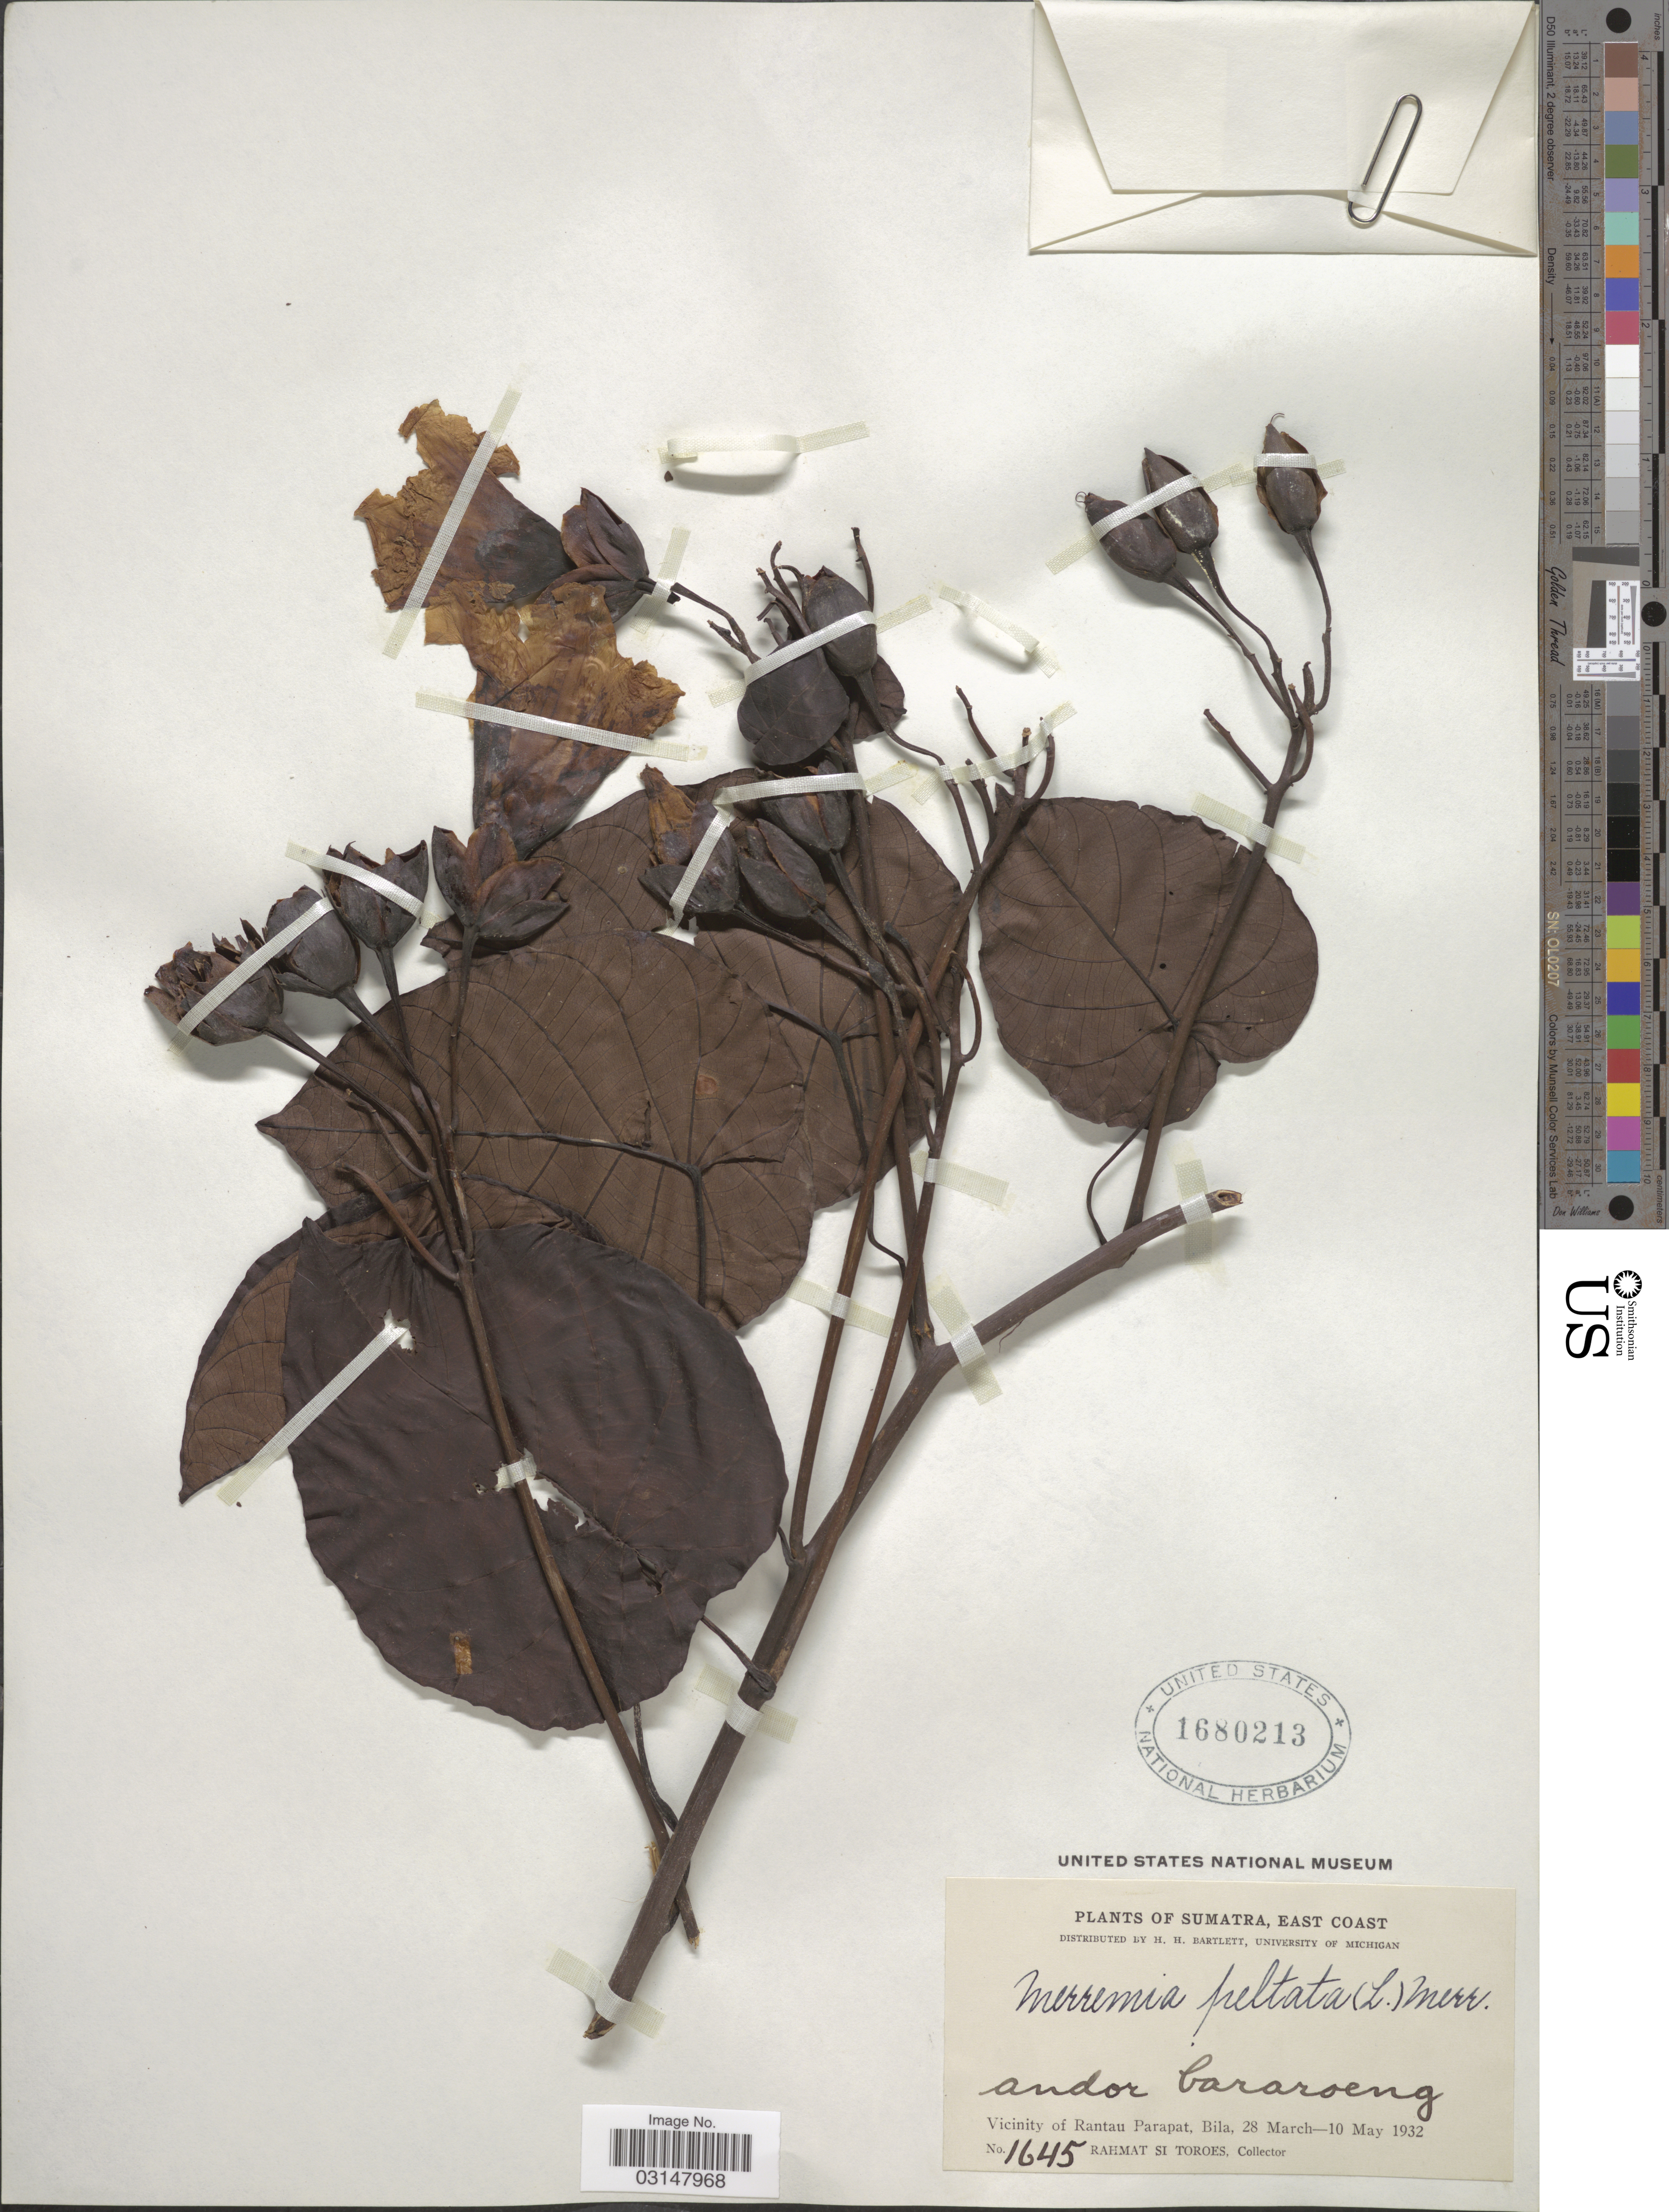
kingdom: Plantae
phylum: Tracheophyta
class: Magnoliopsida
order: Solanales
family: Convolvulaceae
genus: Decalobanthus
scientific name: Decalobanthus peltatus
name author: (L.) A. R. Simões & Staples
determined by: Wagner, W. L., (BOT), Smithsonian Institution - National Museum of Natural History (UNITED STATES)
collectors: Rahmat Si Boeea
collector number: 1645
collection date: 1932-03-28/1932-05-10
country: Indonesia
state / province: Sumatra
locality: East Coast. Vicinity of Rantau Parapat, Bila.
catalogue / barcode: US 1680213